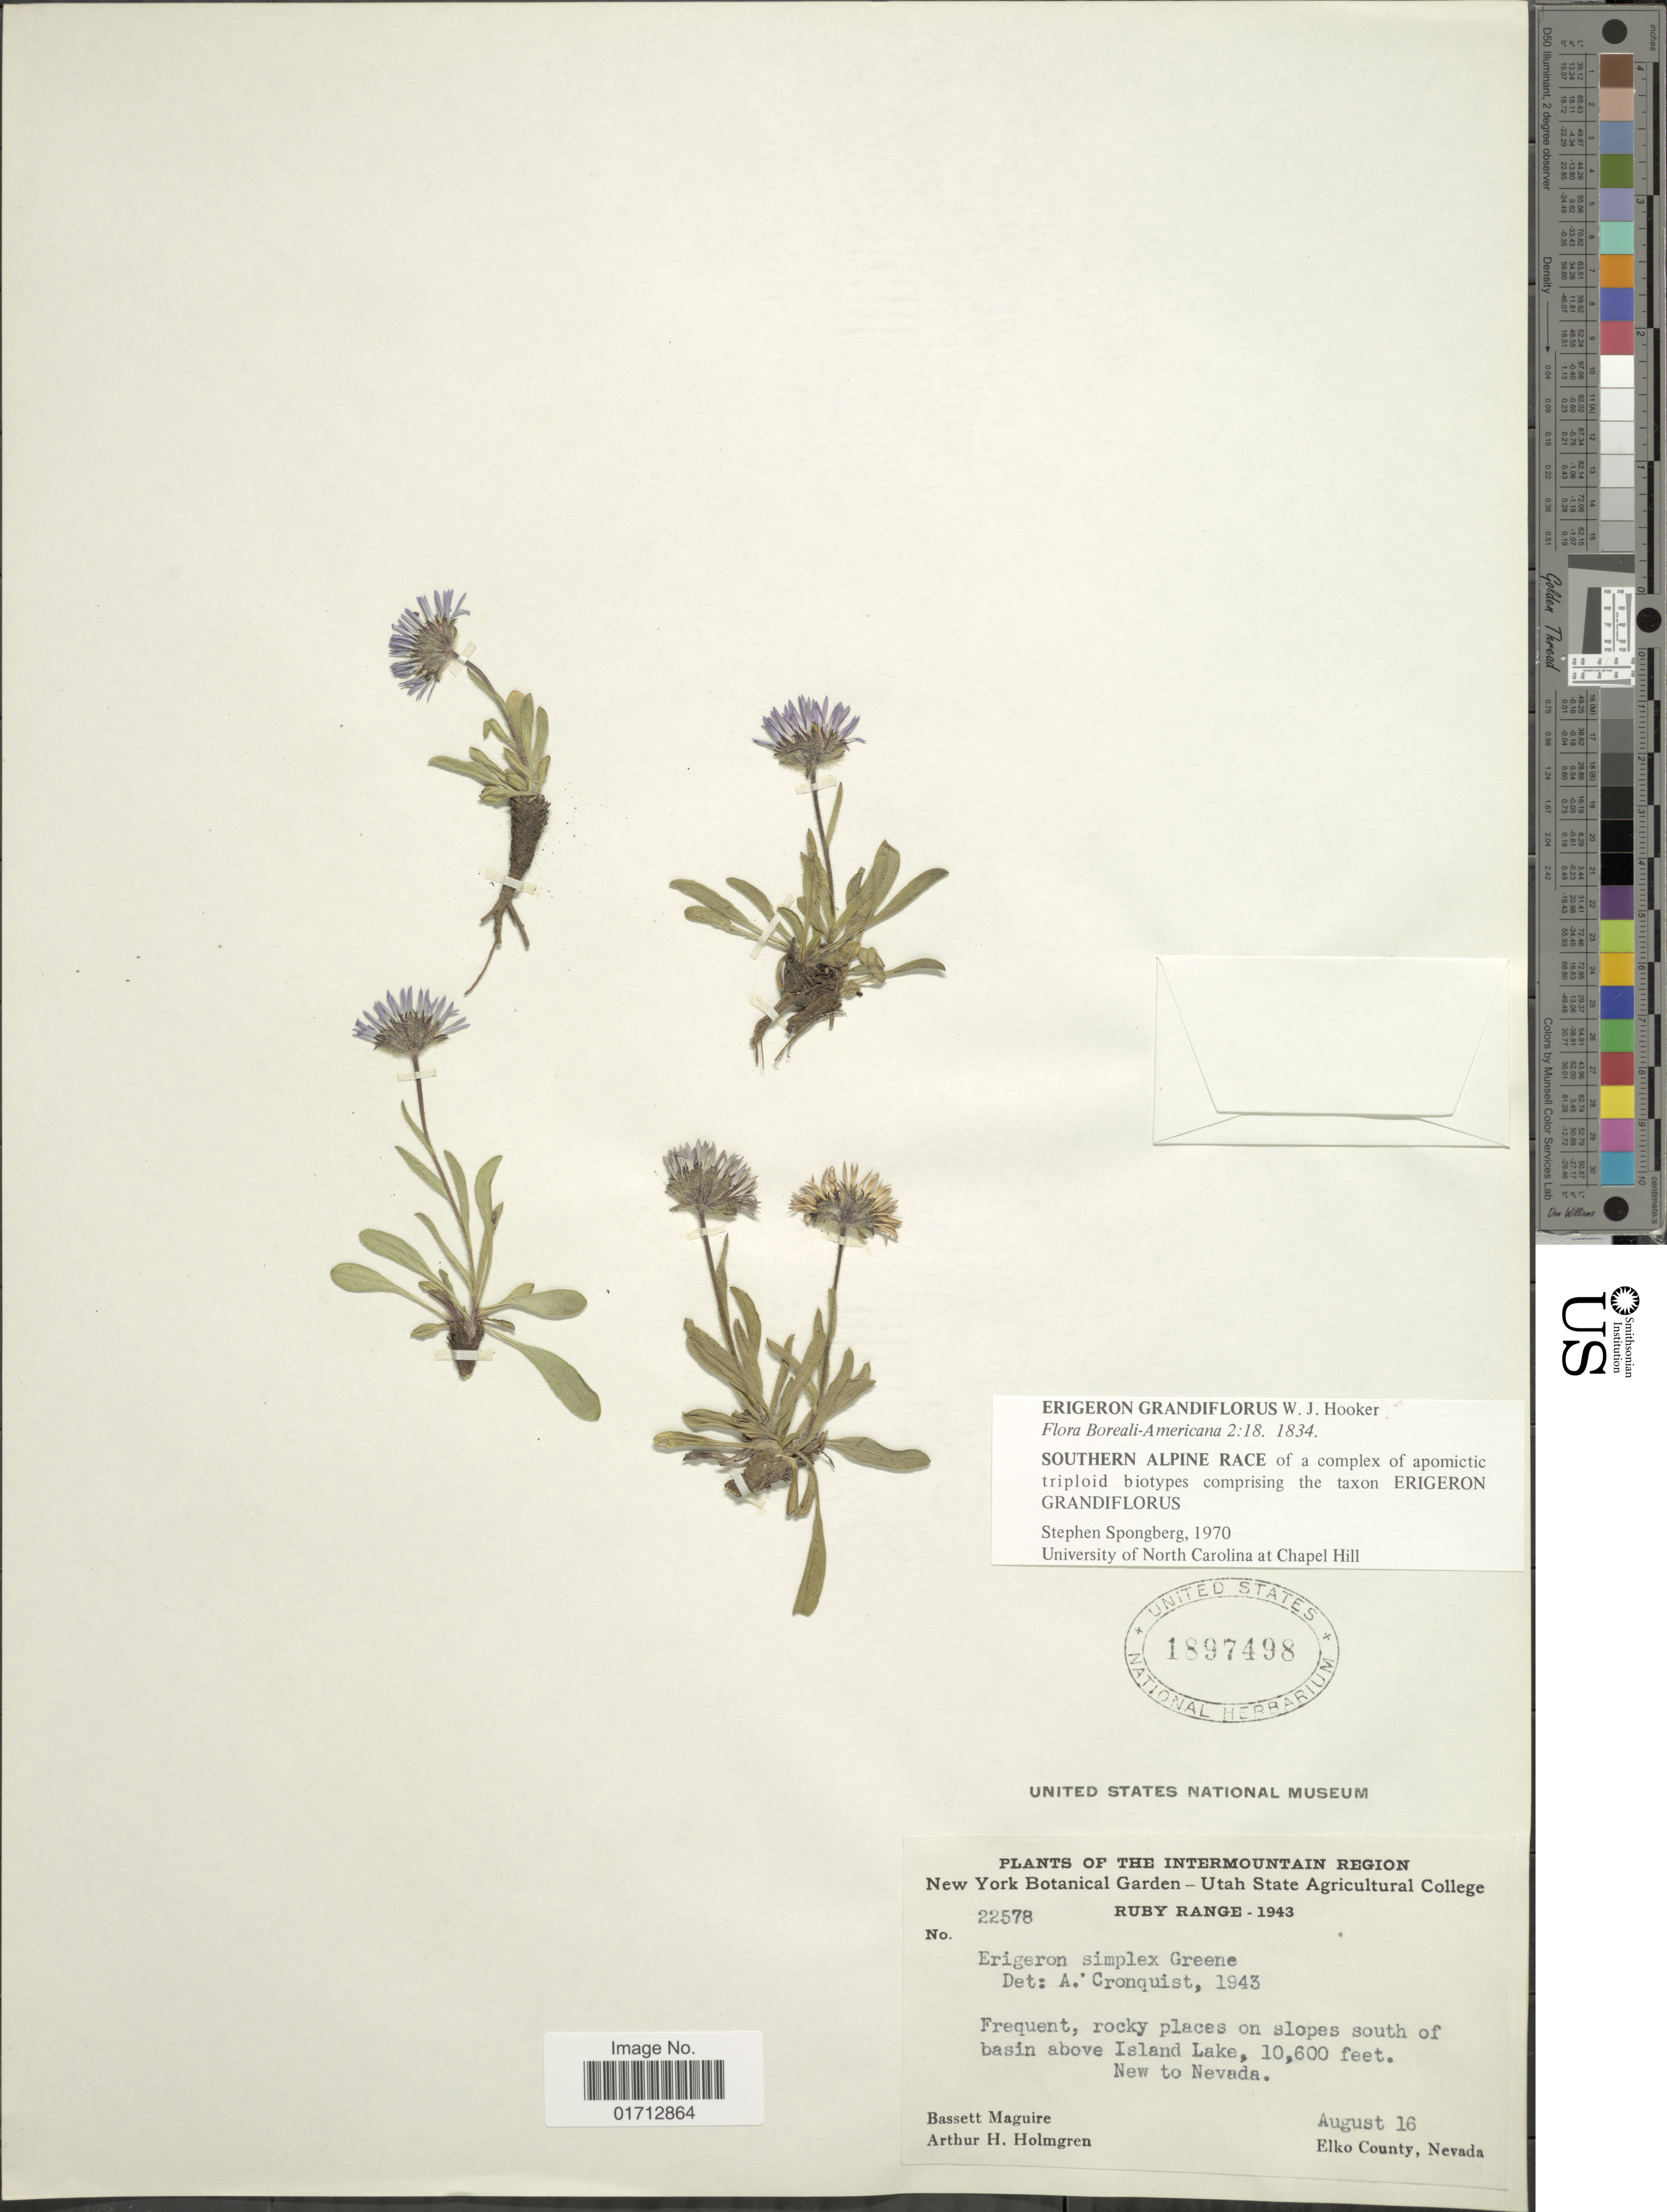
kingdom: Plantae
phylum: Tracheophyta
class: Magnoliopsida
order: Asterales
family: Asteraceae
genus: Erigeron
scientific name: Erigeron grandiflorus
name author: Hook.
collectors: B. Maguire & A. H. Holmgren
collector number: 22578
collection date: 1943-08-16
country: United States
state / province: Nevada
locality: Elko County, on slopes south of basin above Island Lake, New to Nevada.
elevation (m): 3231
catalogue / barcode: US 1897498